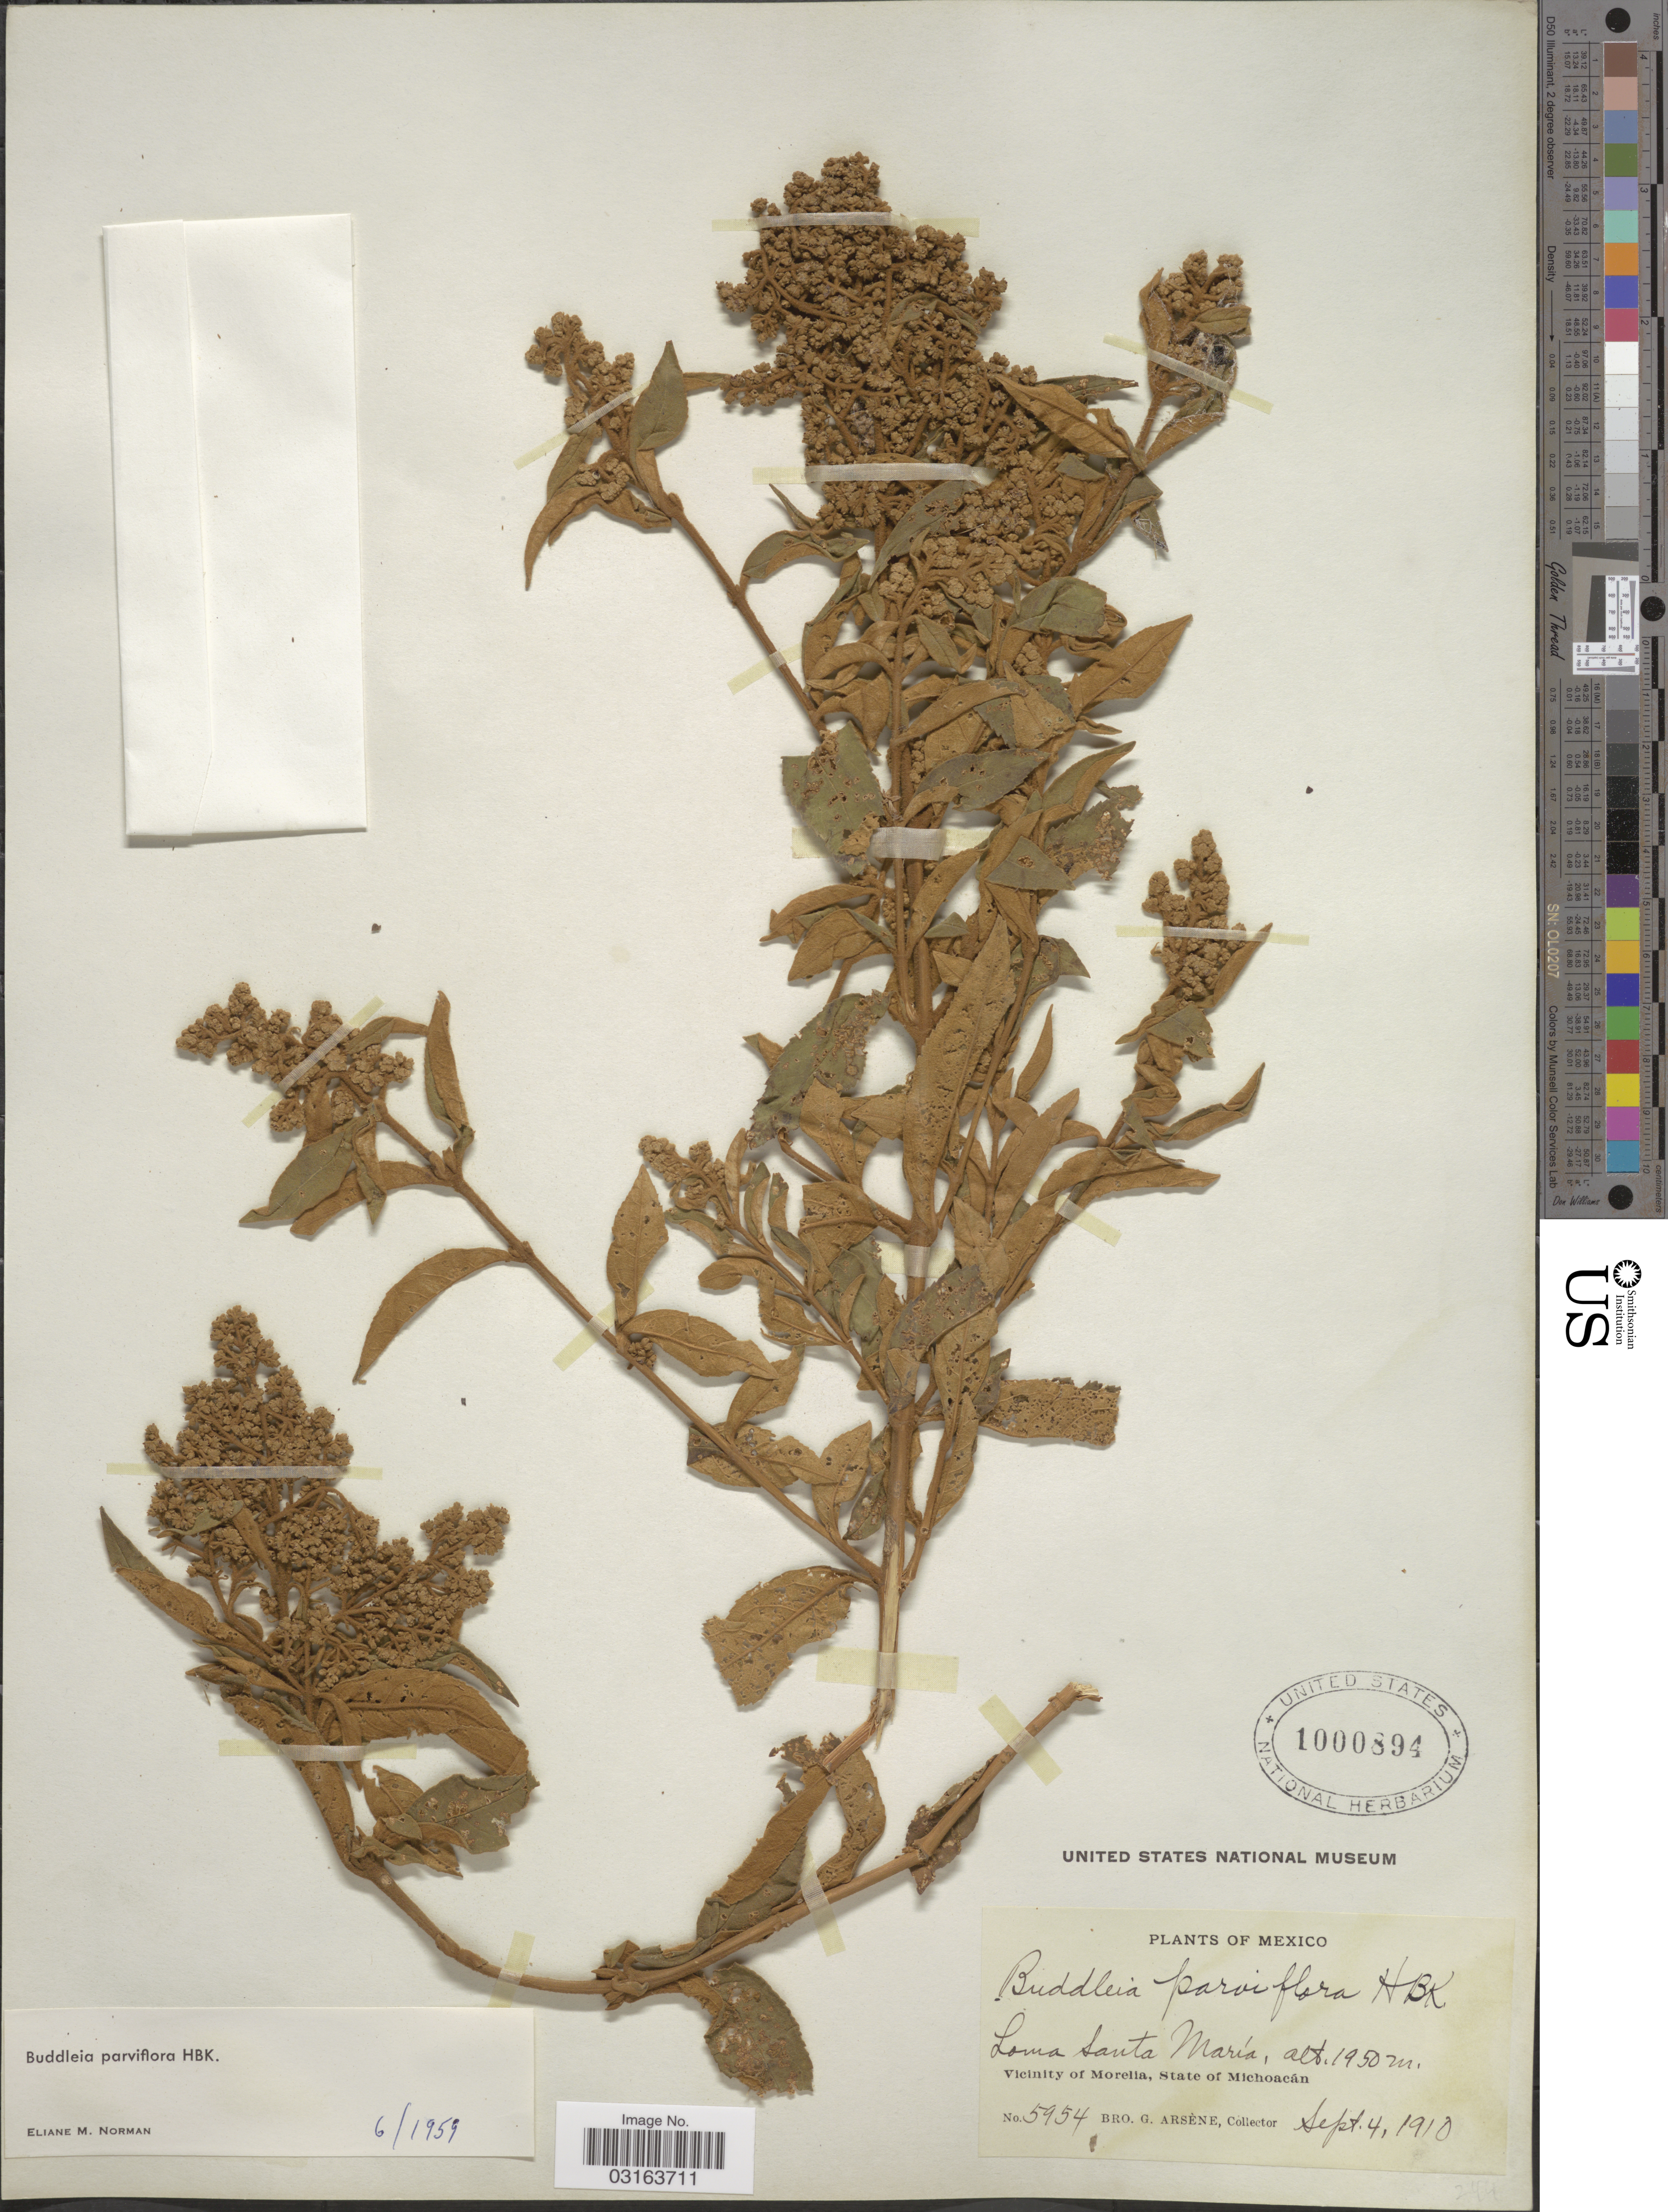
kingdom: Plantae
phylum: Tracheophyta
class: Magnoliopsida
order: Lamiales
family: Scrophulariaceae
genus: Buddleja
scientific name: Buddleja parviflora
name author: Kunth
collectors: Bro. G. Arsène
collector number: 5954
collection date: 1910-09-04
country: Mexico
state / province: Michoacán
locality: Loma Santa María. Vicinity of Morelia.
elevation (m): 1950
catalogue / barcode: US 1000894